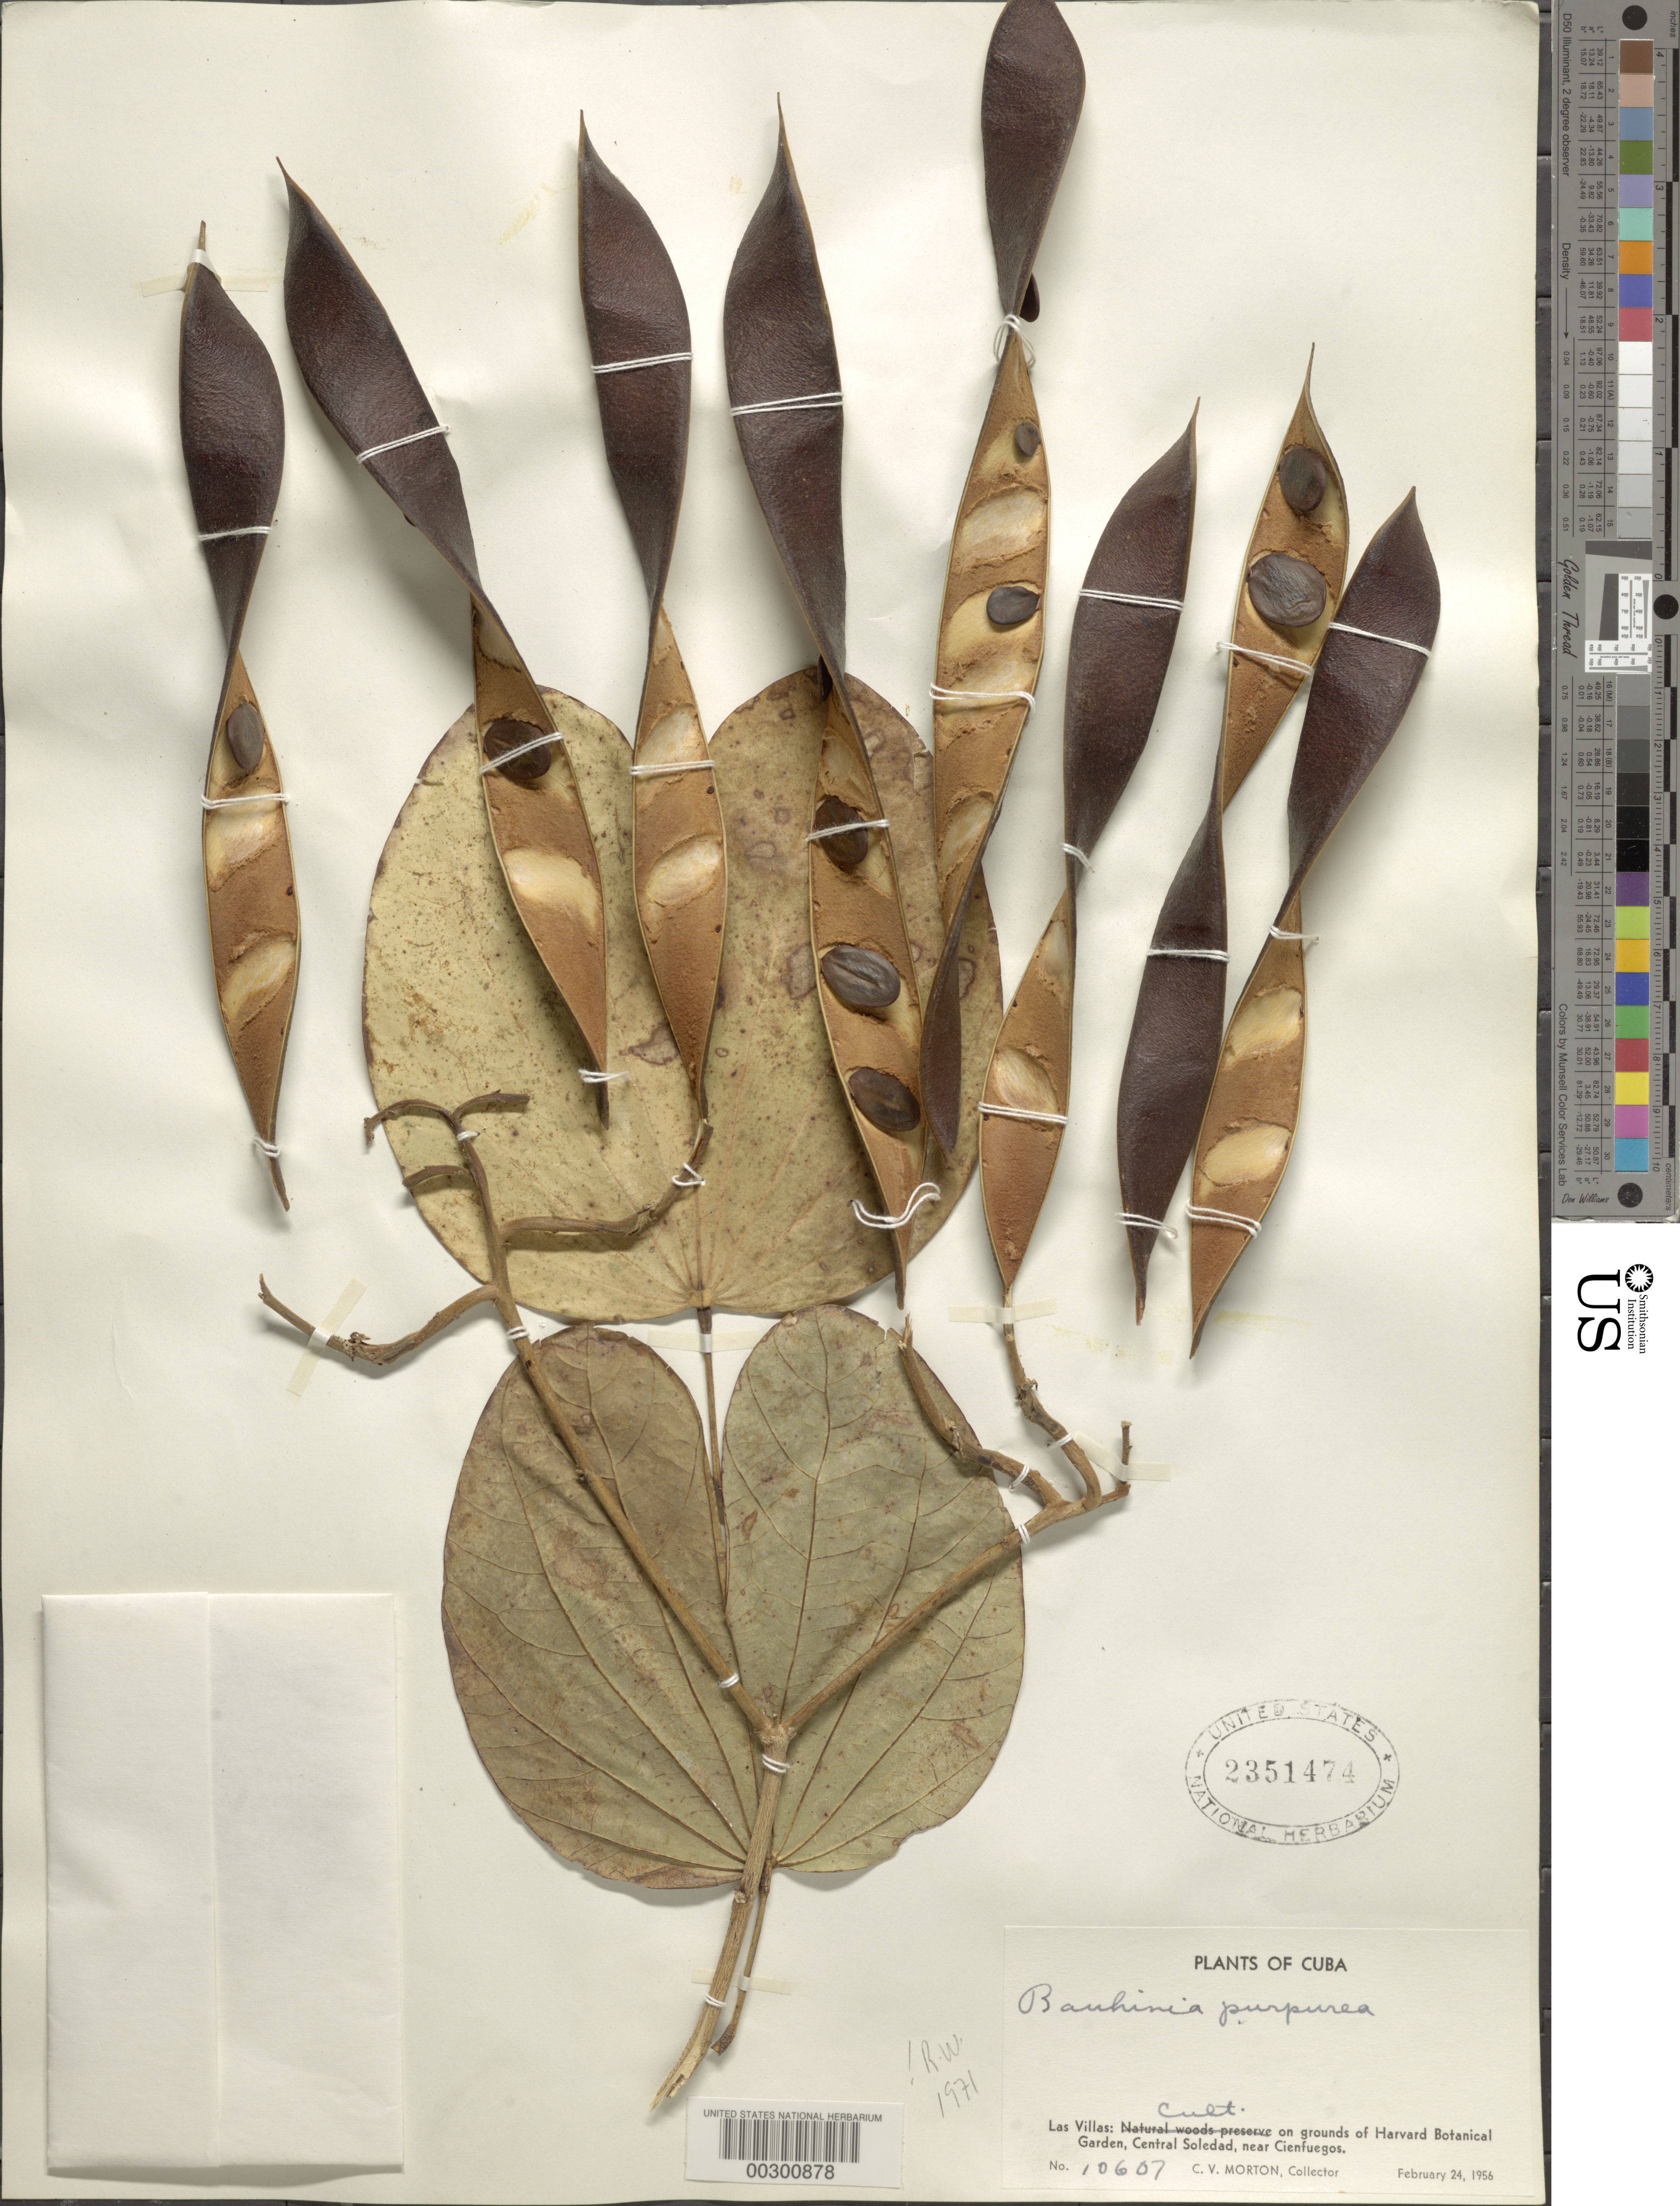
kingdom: Plantae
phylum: Tracheophyta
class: Magnoliopsida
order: Fabales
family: Fabaceae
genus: Bauhinia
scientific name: Bauhinia purpurea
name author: L.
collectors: C. V. Morton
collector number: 10607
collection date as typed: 24 Feb 1956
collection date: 1956-02-24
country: Cuba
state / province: Las Villas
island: Greater Antilles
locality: On grounds of harvard botanical garden, central soledad, near cienfuegos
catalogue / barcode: US 2351474